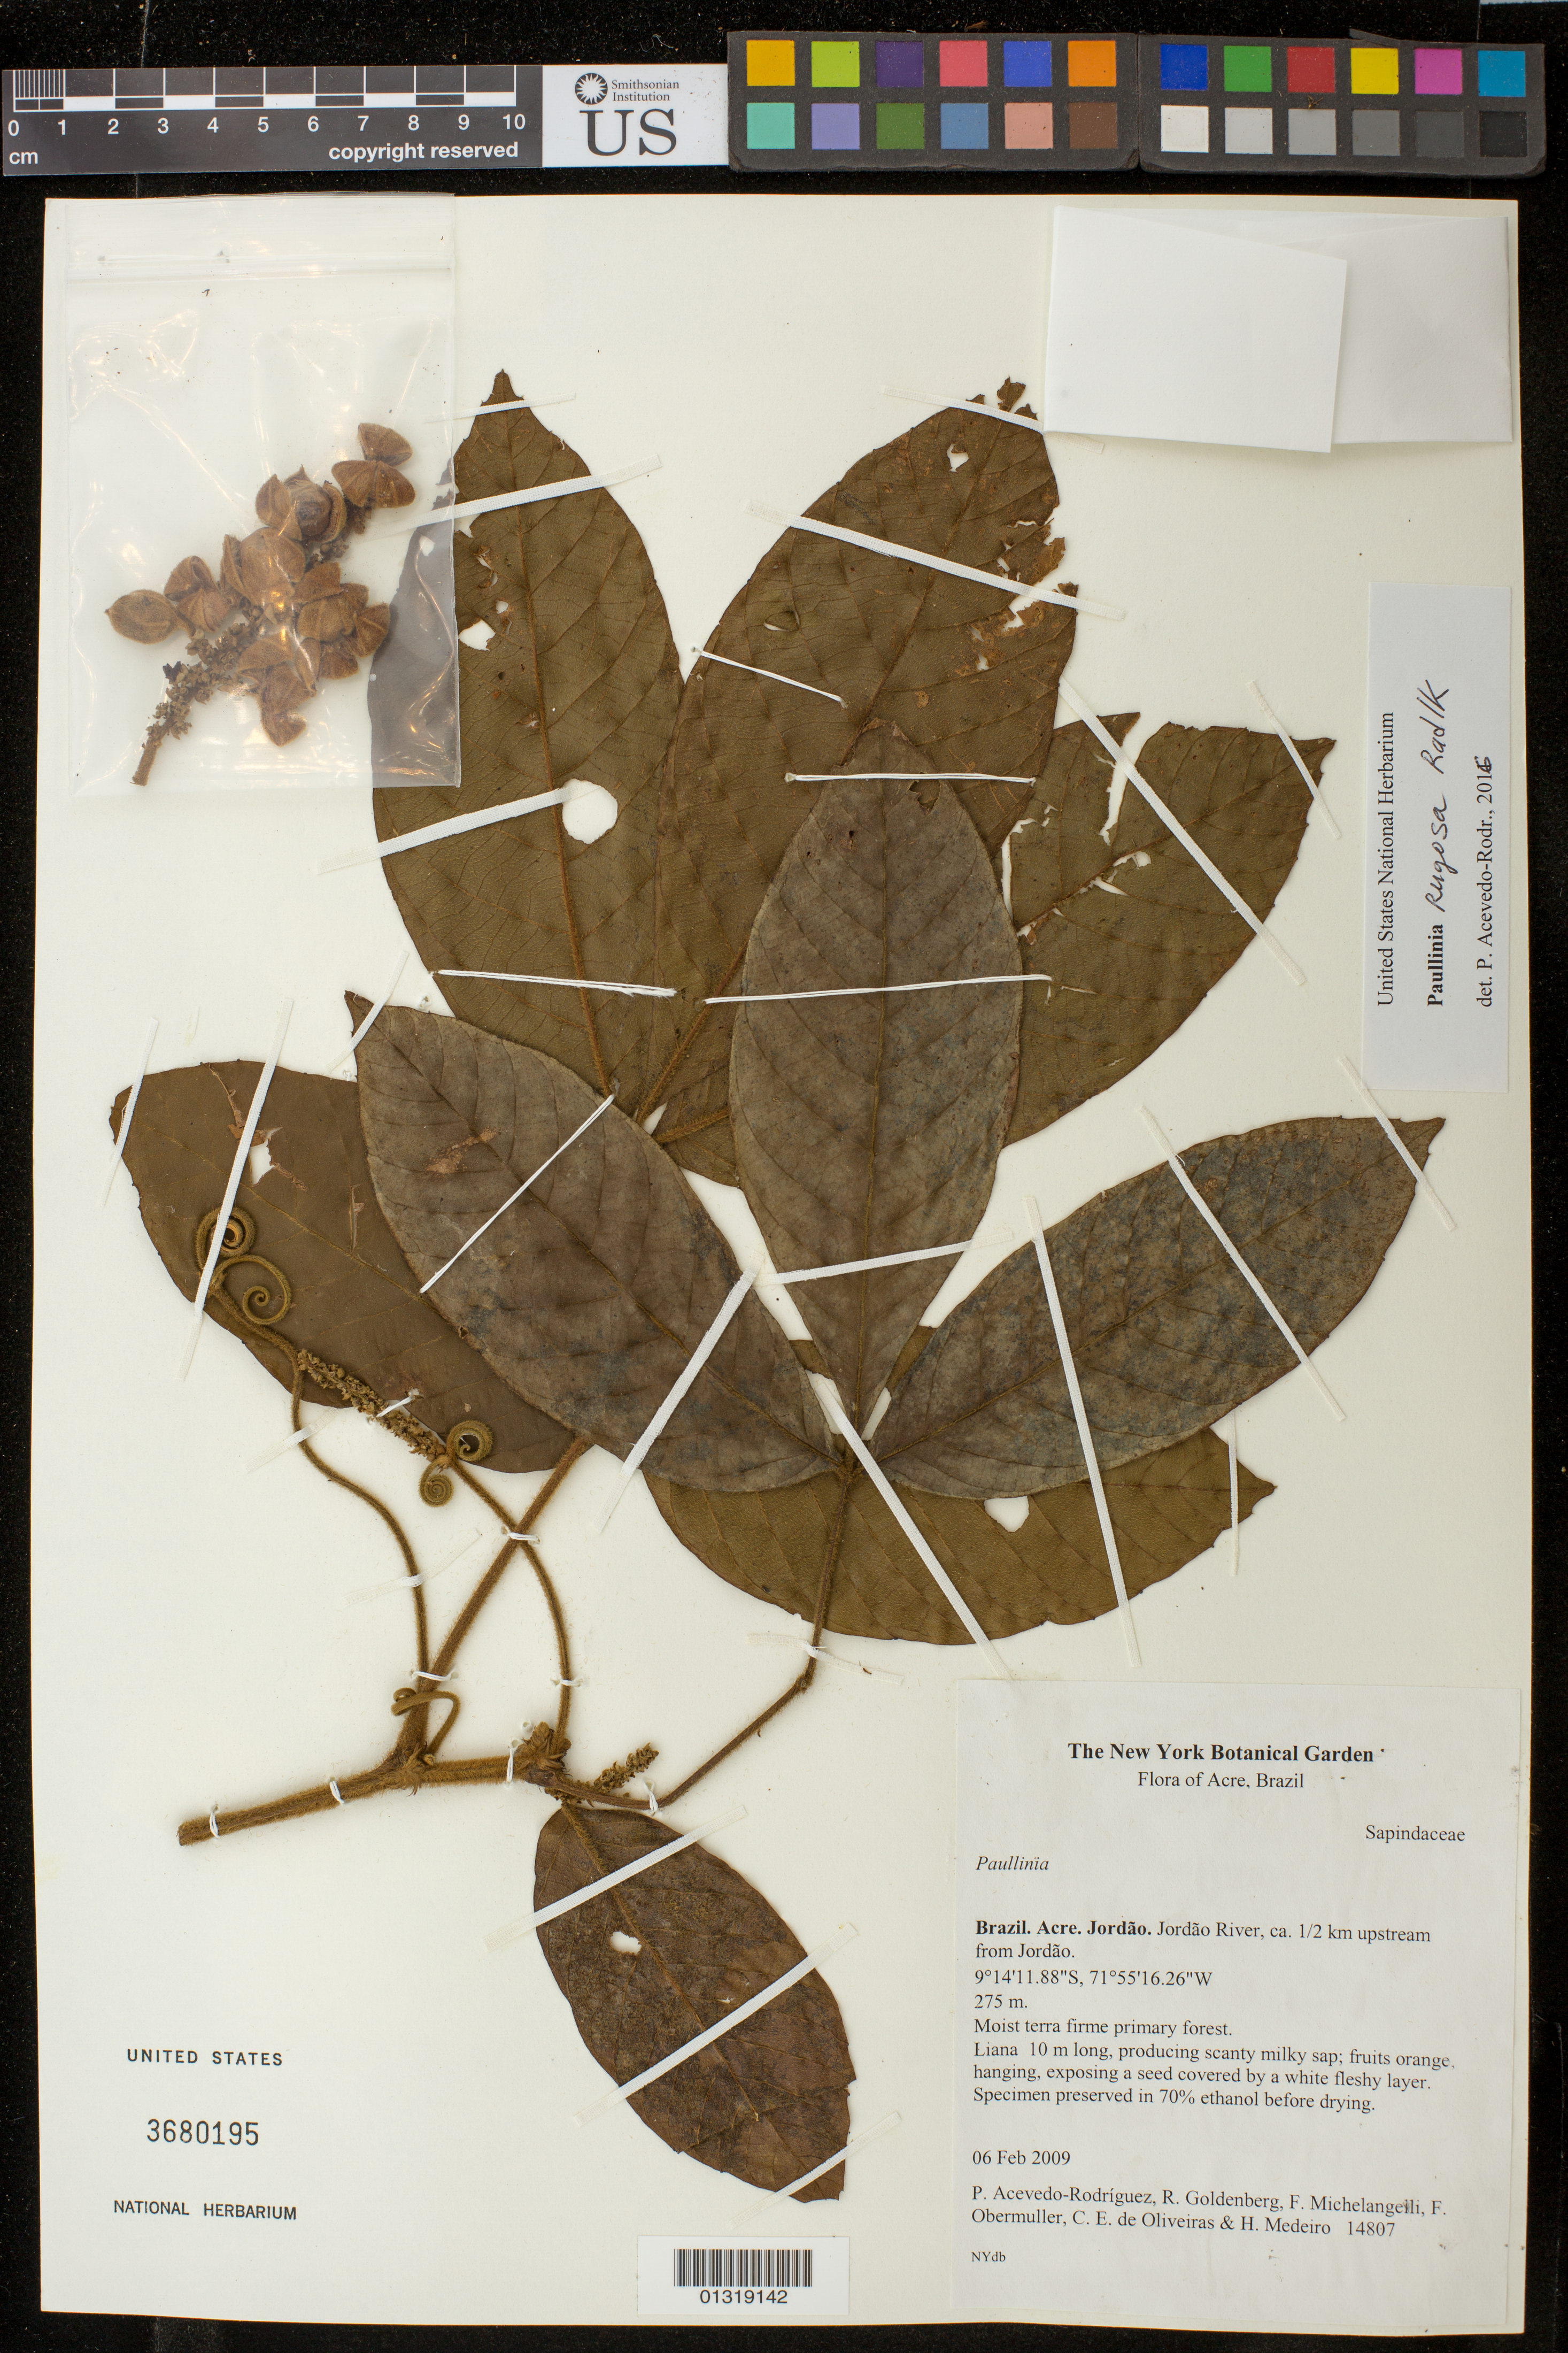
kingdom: Plantae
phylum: Tracheophyta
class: Magnoliopsida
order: Sapindales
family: Sapindaceae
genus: Paullinia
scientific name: Paullinia rugosa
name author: Benth. ex Radlk.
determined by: Acevedo-Rodríguez, P., (BOT), Smithsonian Institution - National Museum of Natural History (UNITED STATES)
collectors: P. Acevedo-Rodr., R. Goldenberg, F. Michelangelli, F. A. Obermuller, C. E. de Oliveiras & H. Medeiro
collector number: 14807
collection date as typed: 06 Feb 2009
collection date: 2009-02-06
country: Brazil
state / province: Acre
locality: Acre; Municipio Jordao. Jordao River, ca. 1/2 km upstream from Jordao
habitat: moist terra firme primary forest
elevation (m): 275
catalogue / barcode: US 3680195